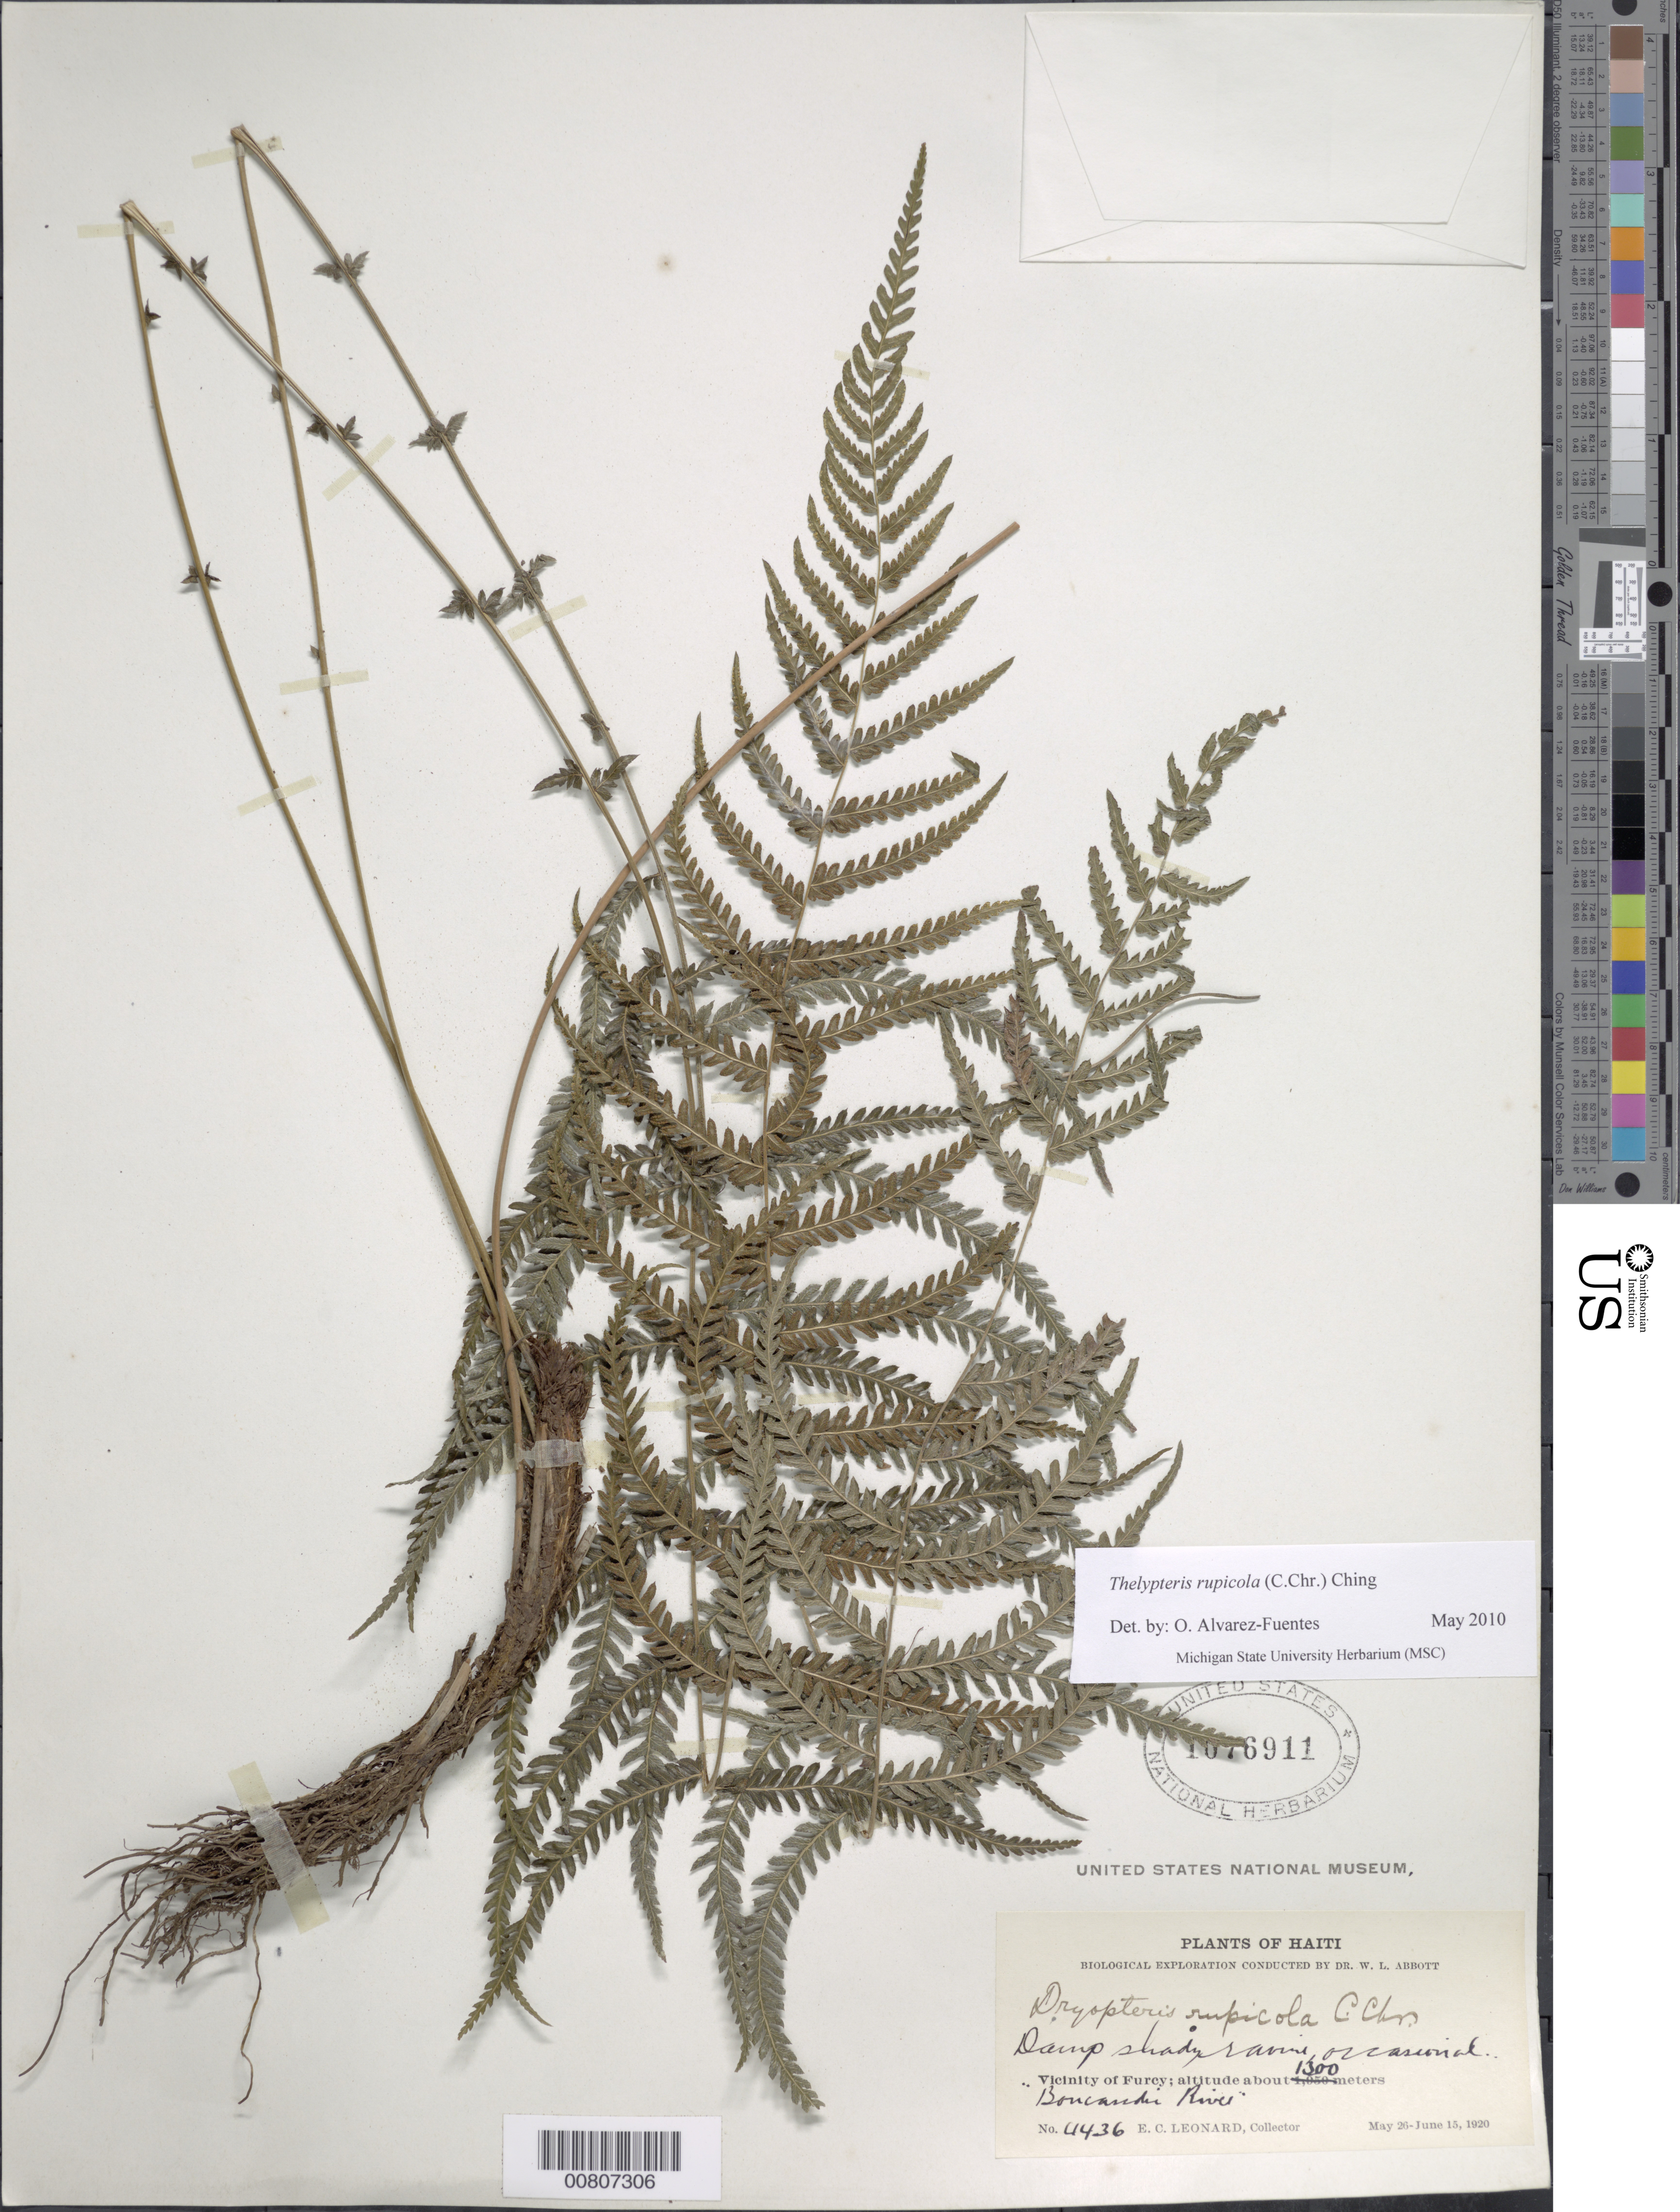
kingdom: Plantae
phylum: Tracheophyta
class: Polypodiopsida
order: Polypodiales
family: Thelypteridaceae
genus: Amauropelta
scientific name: Amauropelta rupicola (C. Chr.) comb. nov., ined 2015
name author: (C. Chr.)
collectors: E. C. Leonard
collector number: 4436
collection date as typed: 26 May 1930 to 15 Jun 1920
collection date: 1920-06-15/1930-05-26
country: Haiti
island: Hispaniola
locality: Furcy vicinity, "Boncandie River"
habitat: Damp shady ravine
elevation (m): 1300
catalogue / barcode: US 1076911